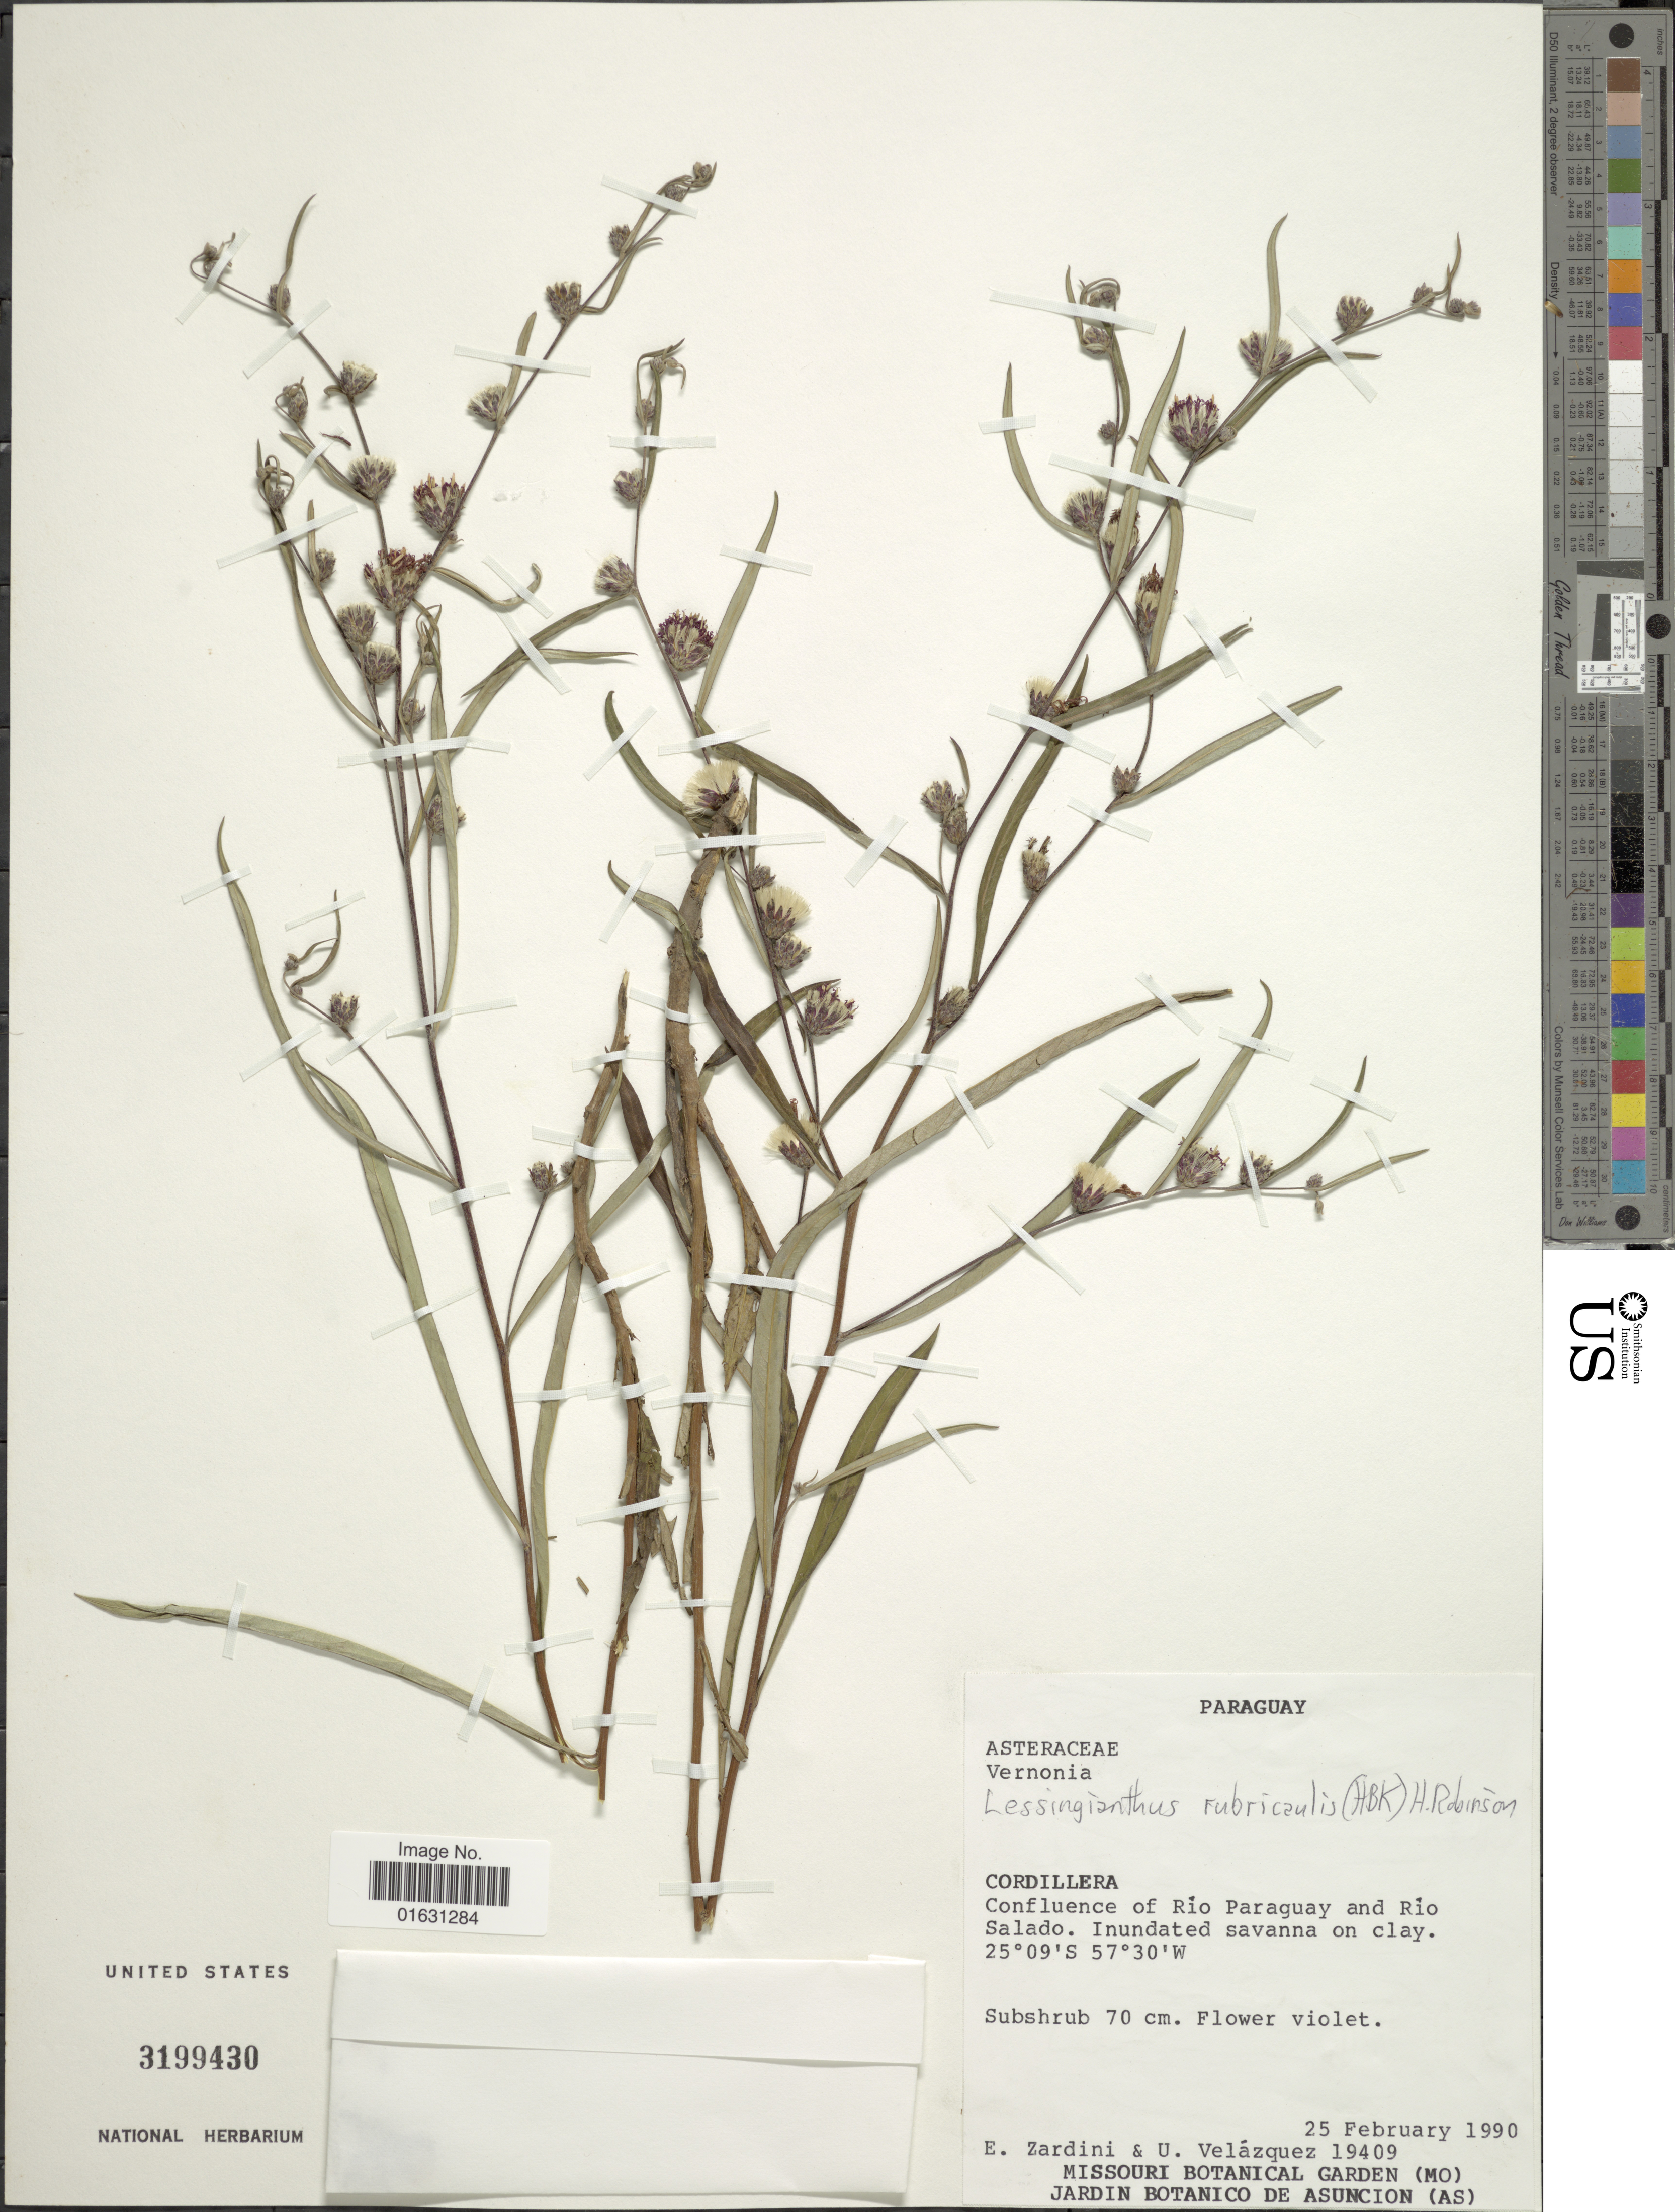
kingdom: Plantae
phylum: Tracheophyta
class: Magnoliopsida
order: Asterales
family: Asteraceae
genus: Lessingianthus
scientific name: Lessingianthus rubricaulis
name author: (Humb. & Bonpl.) H. Rob.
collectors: E. M. Zardini & U. Velázquez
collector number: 19409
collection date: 1990-02-25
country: Paraguay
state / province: Cordillera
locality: Cordillera, Confluence of Rio Paraguay and Rio Salado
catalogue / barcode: US 3199430